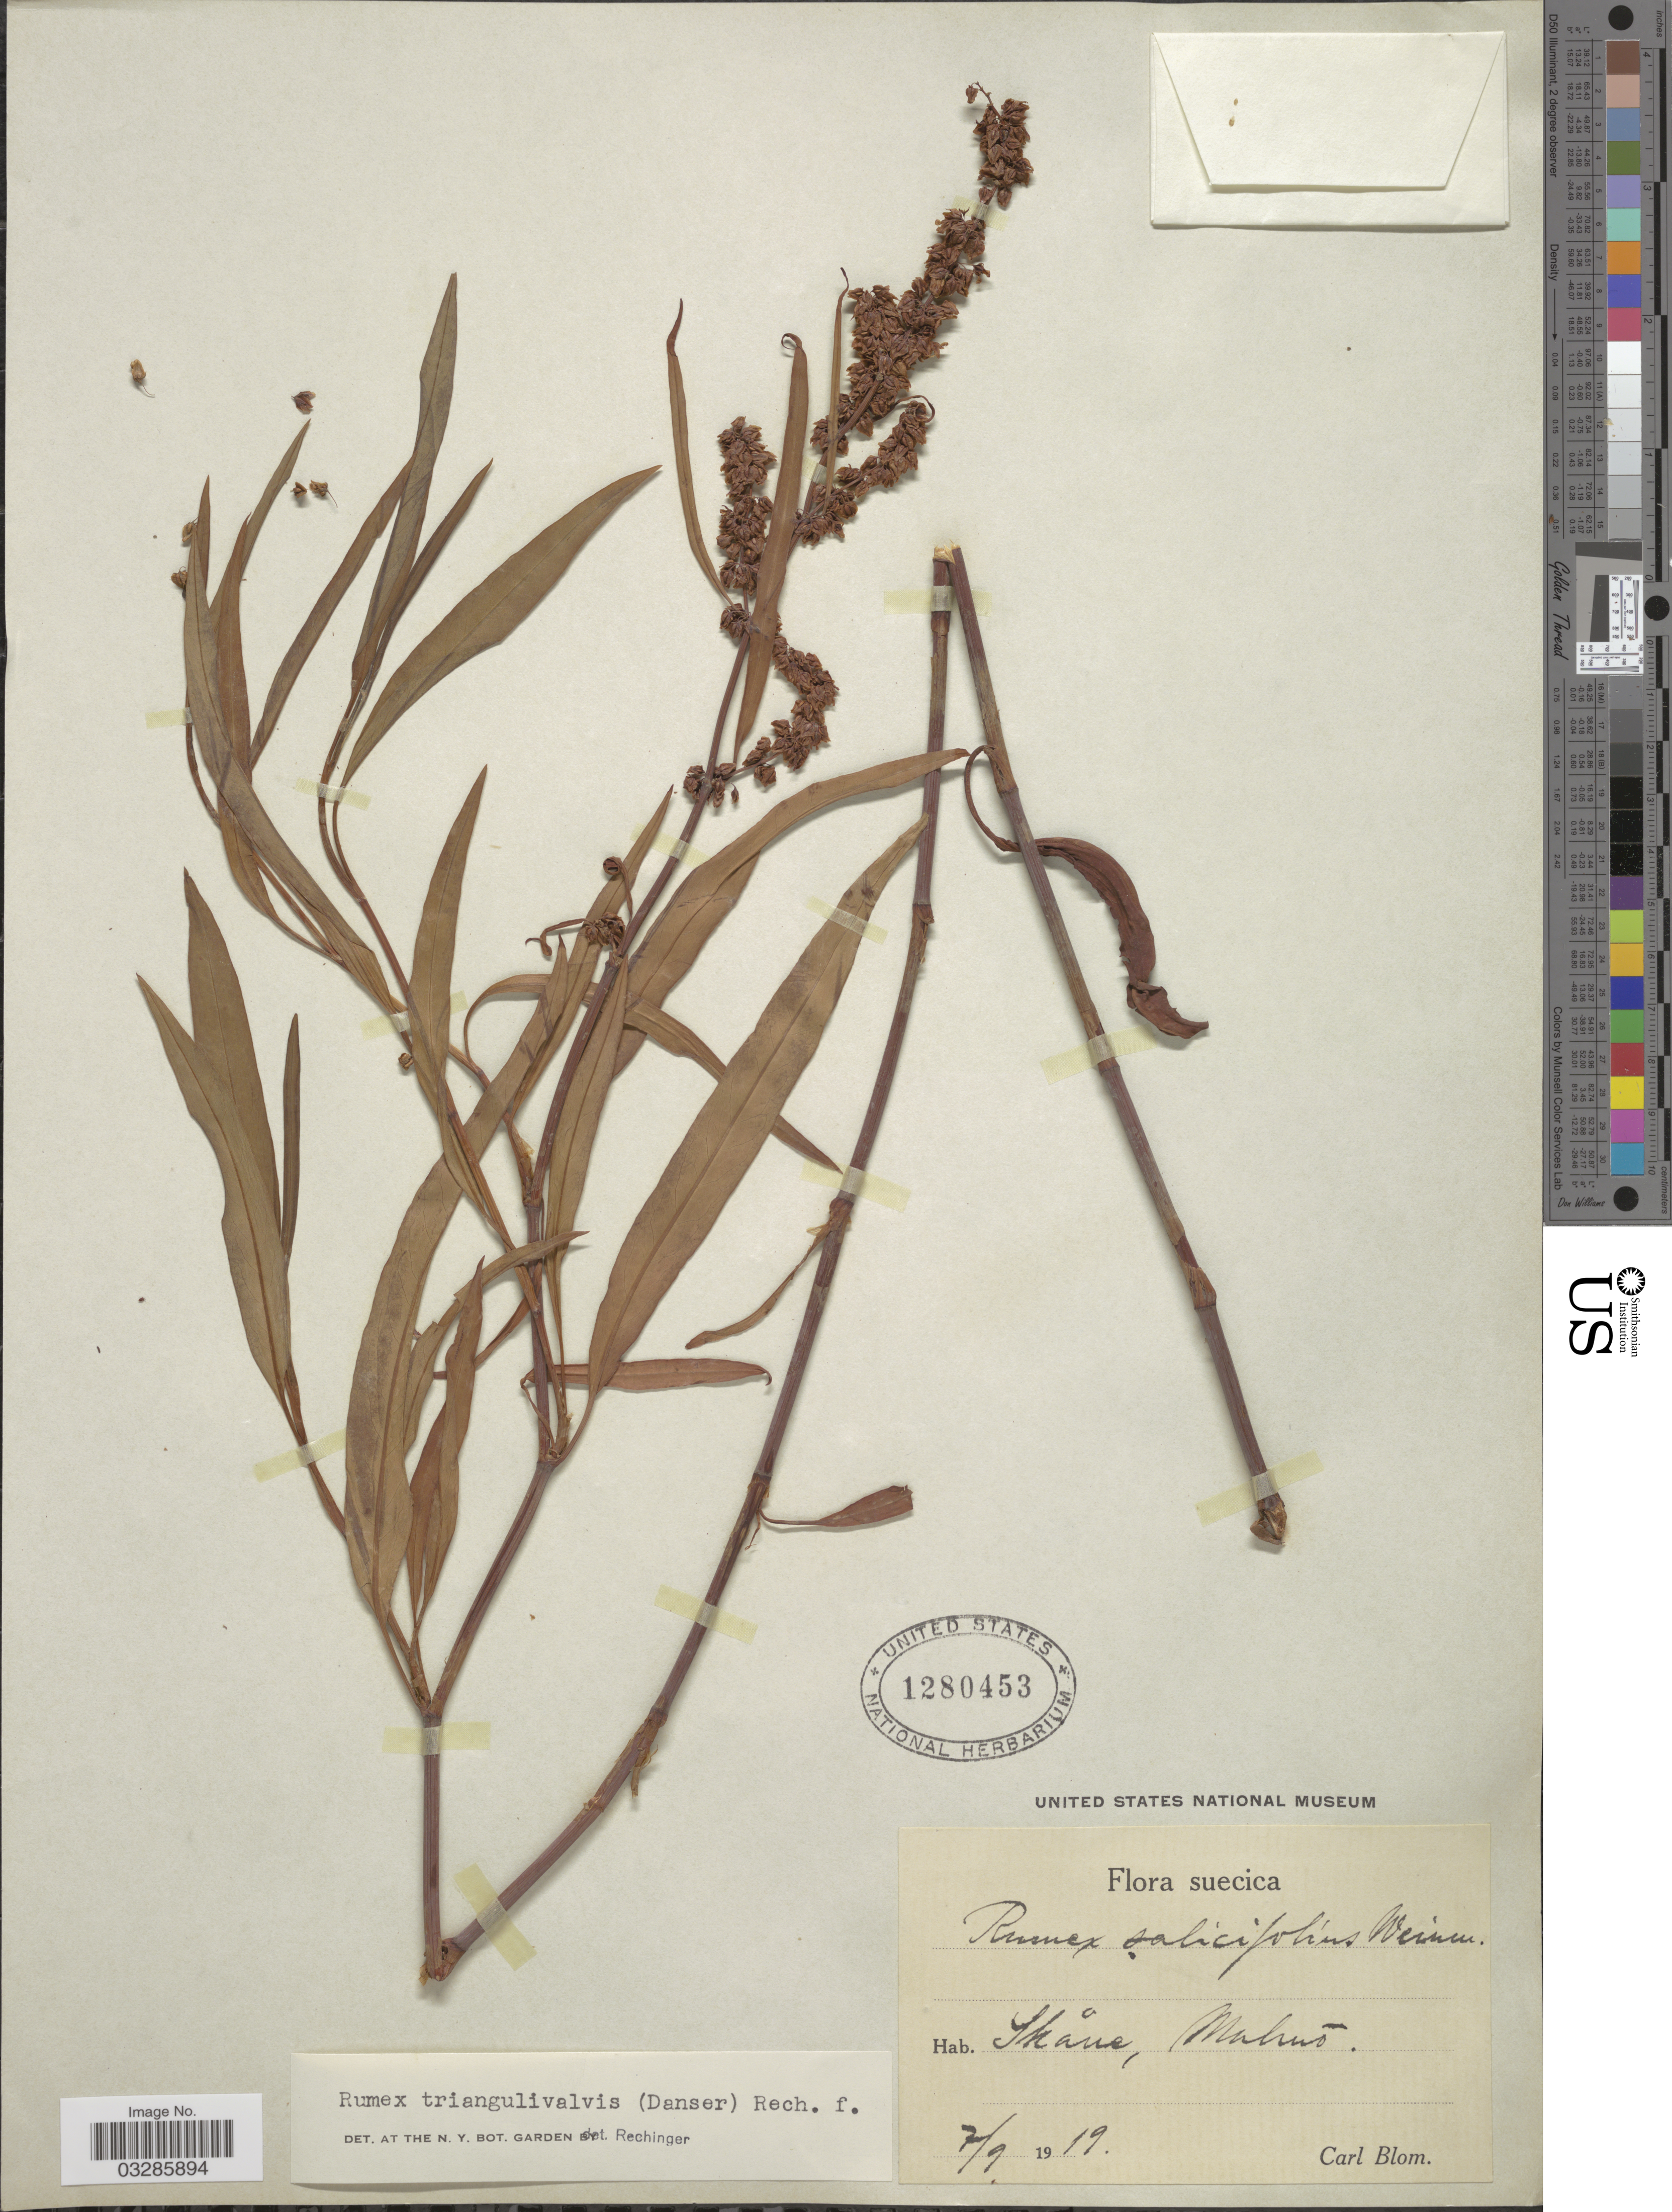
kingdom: Plantae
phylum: Tracheophyta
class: Magnoliopsida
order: Caryophyllales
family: Polygonaceae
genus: Rumex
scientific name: Rumex triangulivalvis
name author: (Danser) Rech. f.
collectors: C. Blom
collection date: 1919-09-07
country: Sweden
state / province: Skåne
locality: Suecica, Malmo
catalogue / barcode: US 1280453